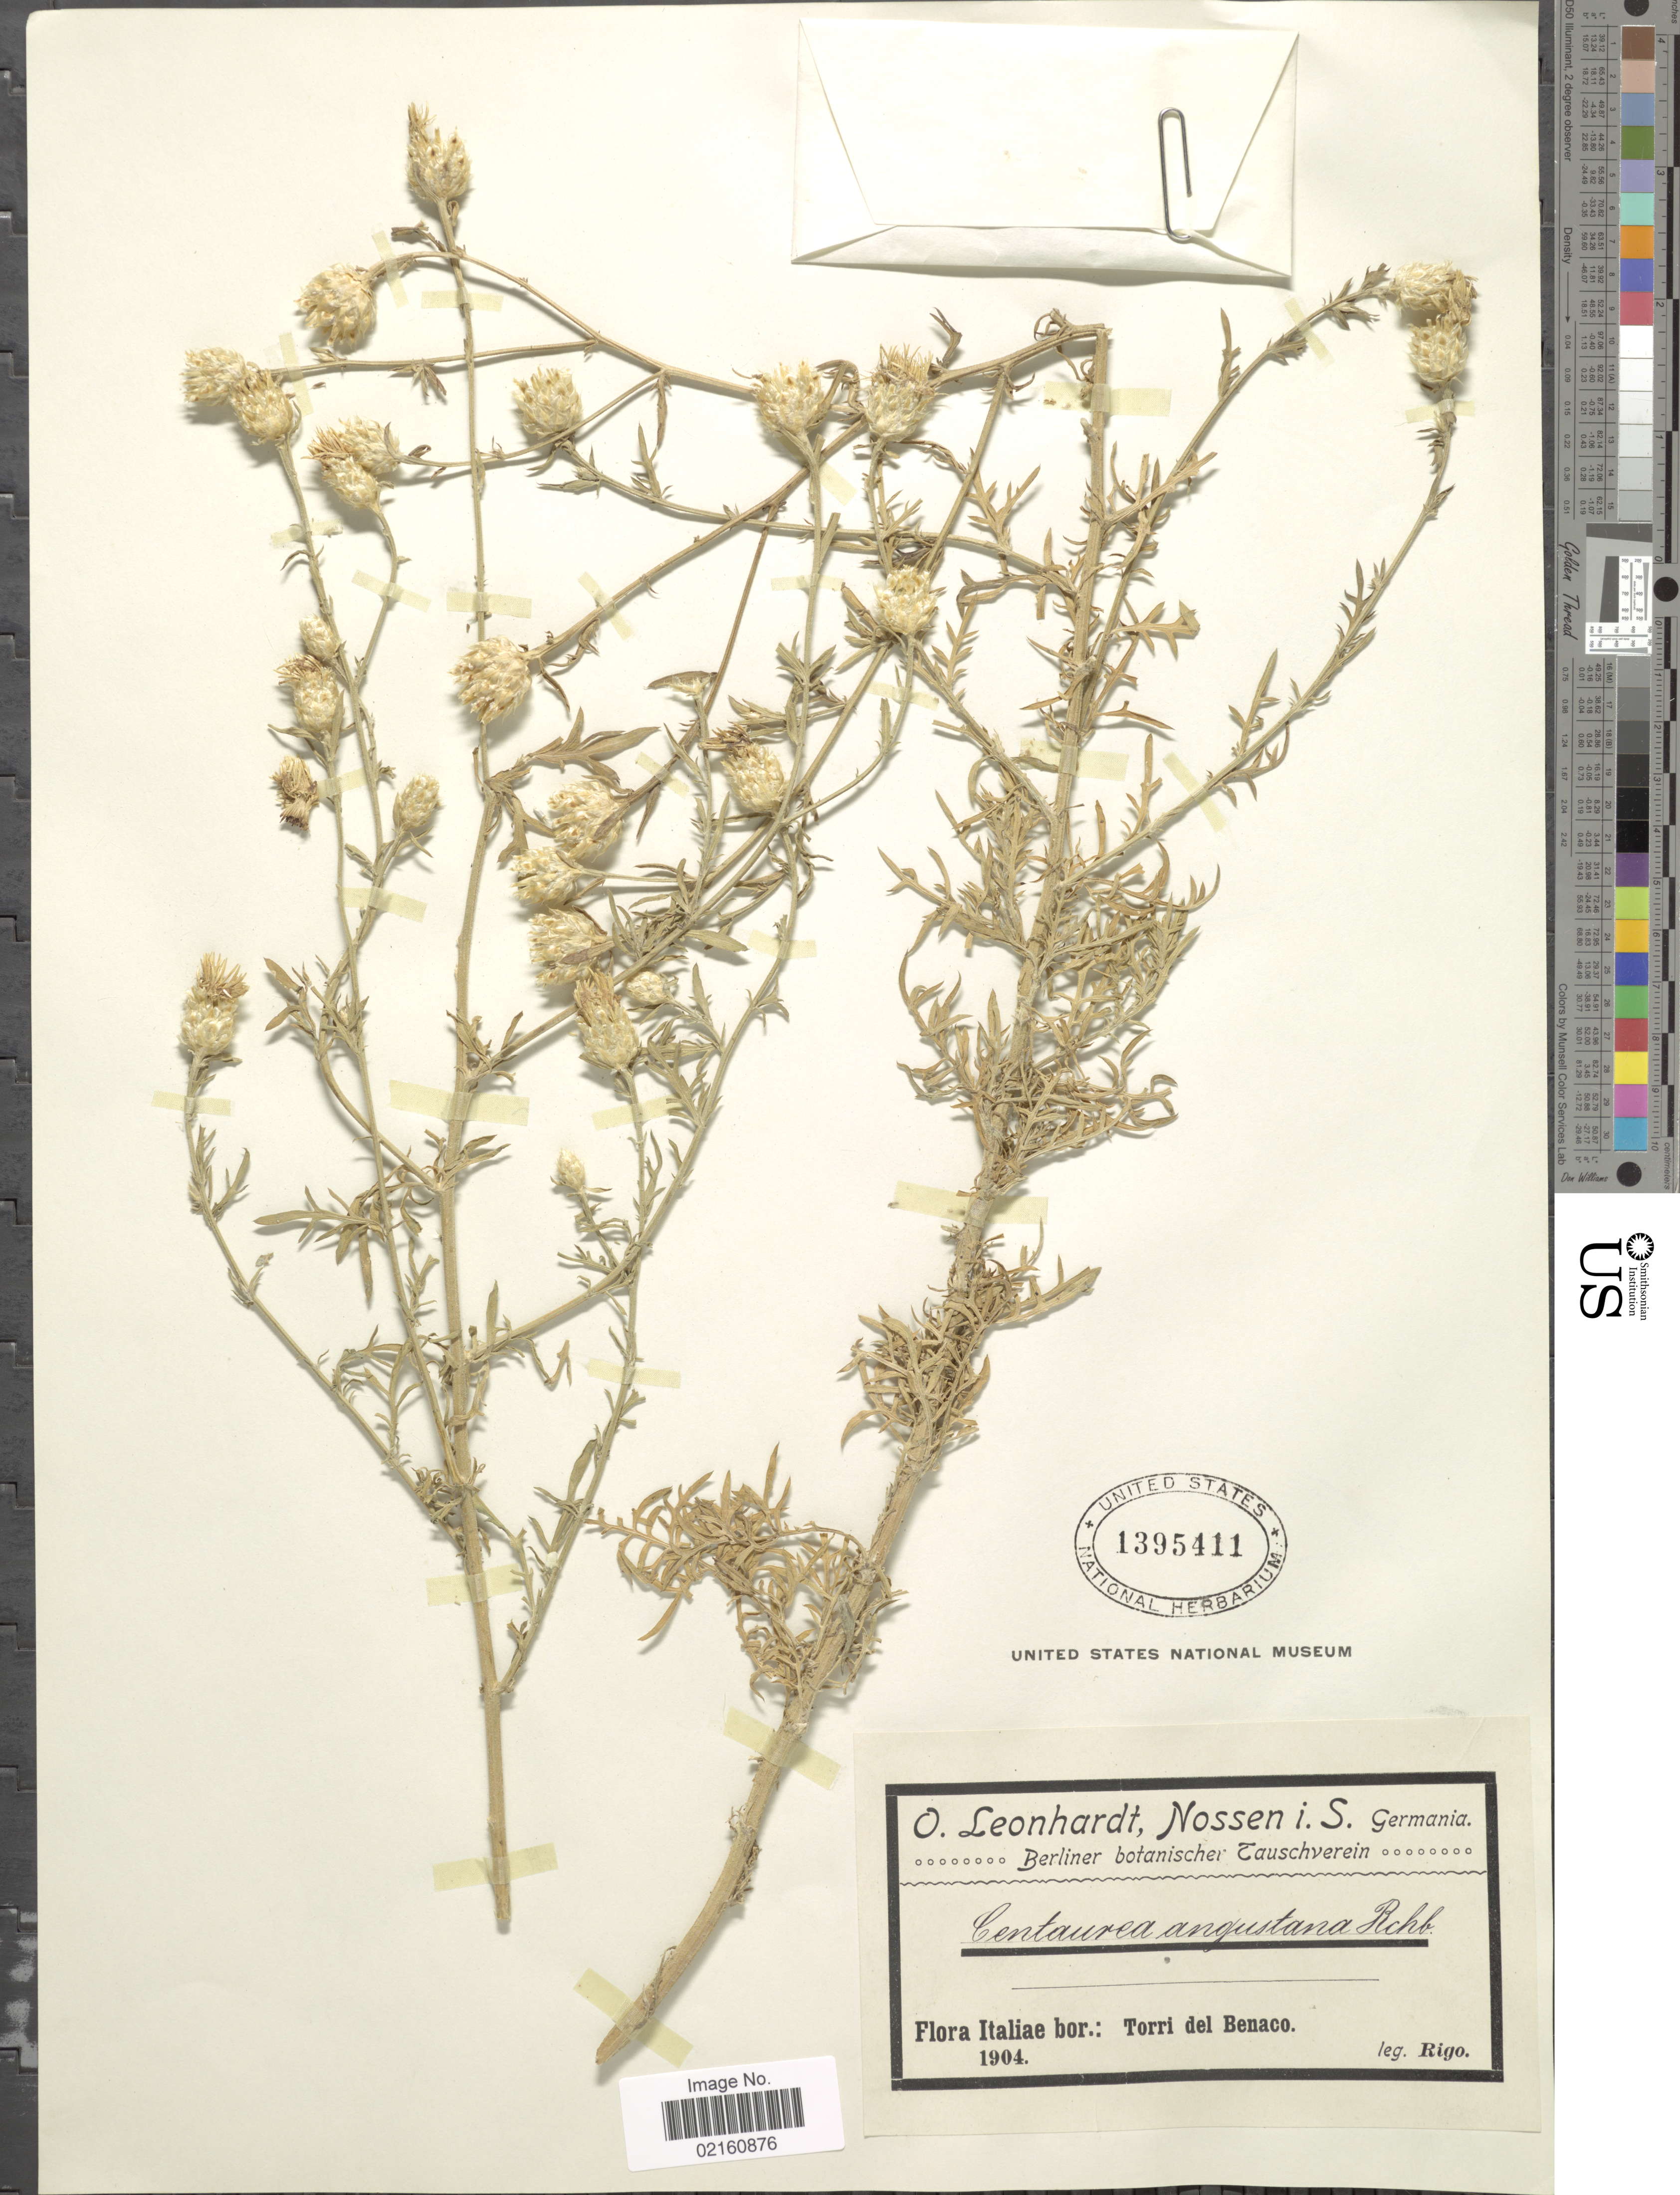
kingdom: Plantae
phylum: Tracheophyta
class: Magnoliopsida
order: Asterales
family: Asteraceae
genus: Centaurea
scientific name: Centaurea pestalotii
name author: De Not. ex Ces.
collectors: -- Rigo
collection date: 1904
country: Italy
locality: Torri del Benaco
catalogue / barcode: US 1395411